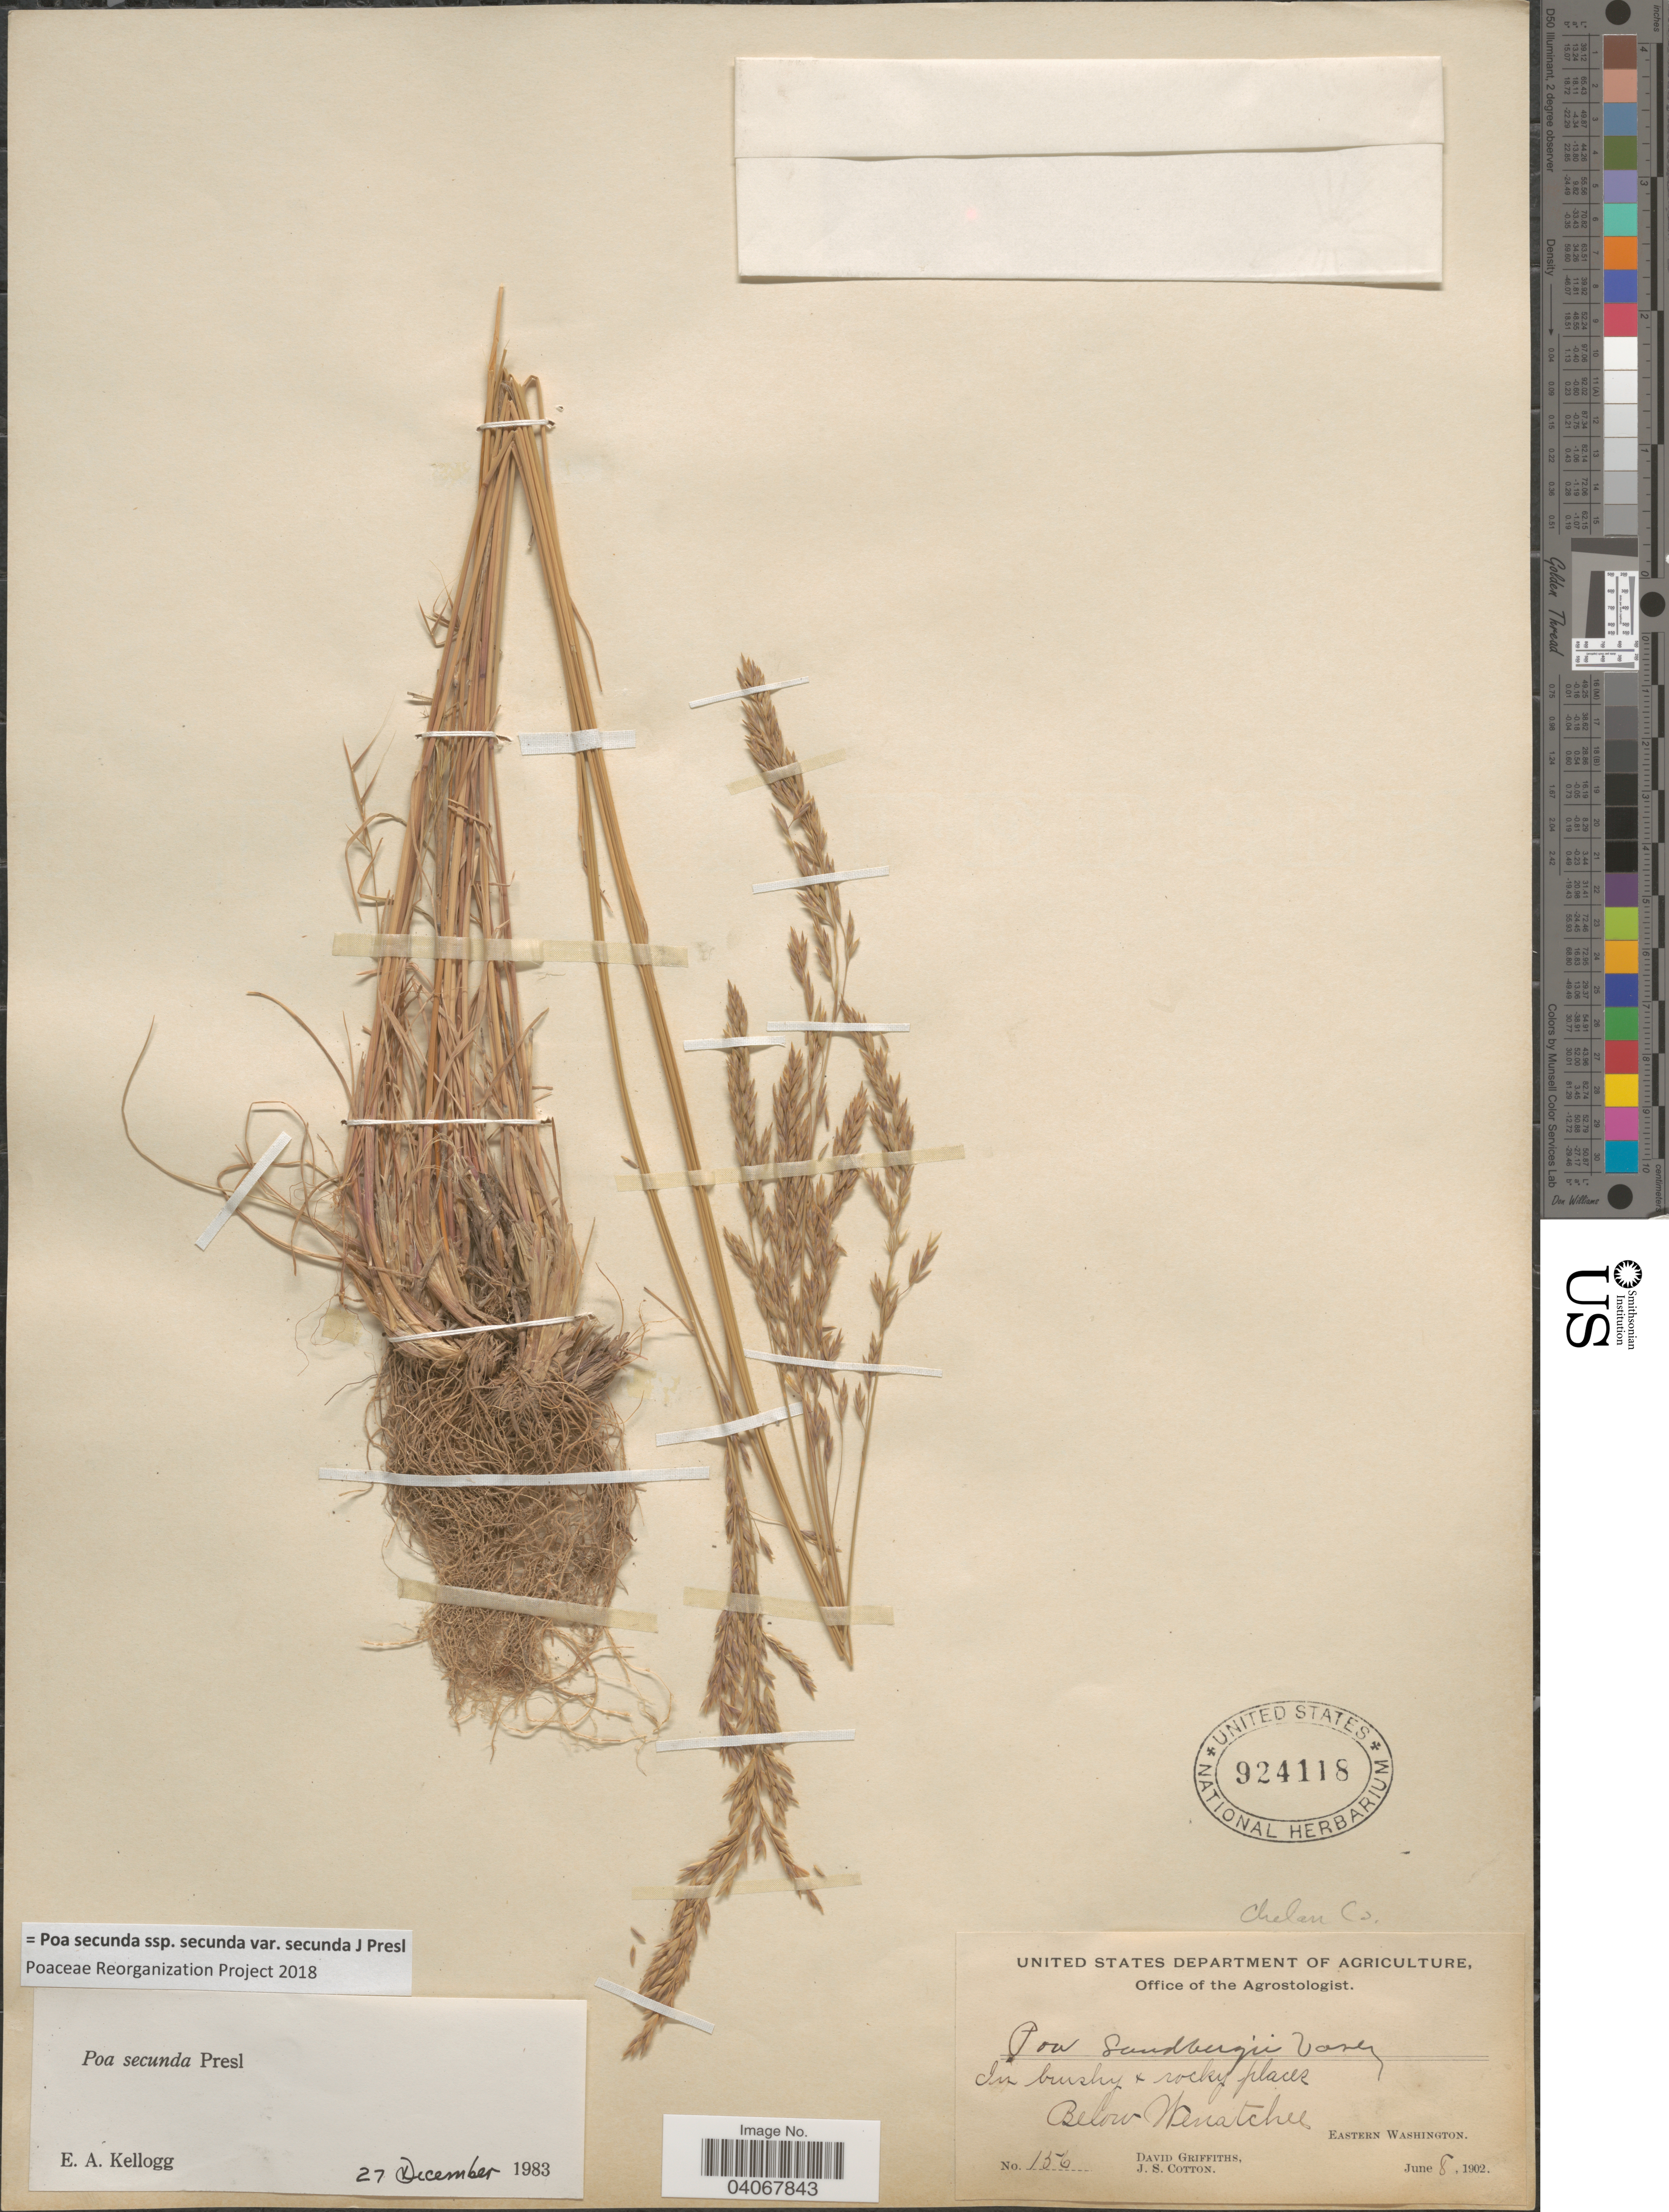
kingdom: Plantae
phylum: Tracheophyta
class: Liliopsida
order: Poales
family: Poaceae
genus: Poa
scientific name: Poa secunda subsp. secunda var. secunda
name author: J. Presl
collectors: D. Griffiths & J. S. Cotton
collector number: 156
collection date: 1902-06-08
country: United States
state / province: Washington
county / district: Chelan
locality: Chelan Co. Below Wenatchee. Eastern Washington.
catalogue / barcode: US 924118